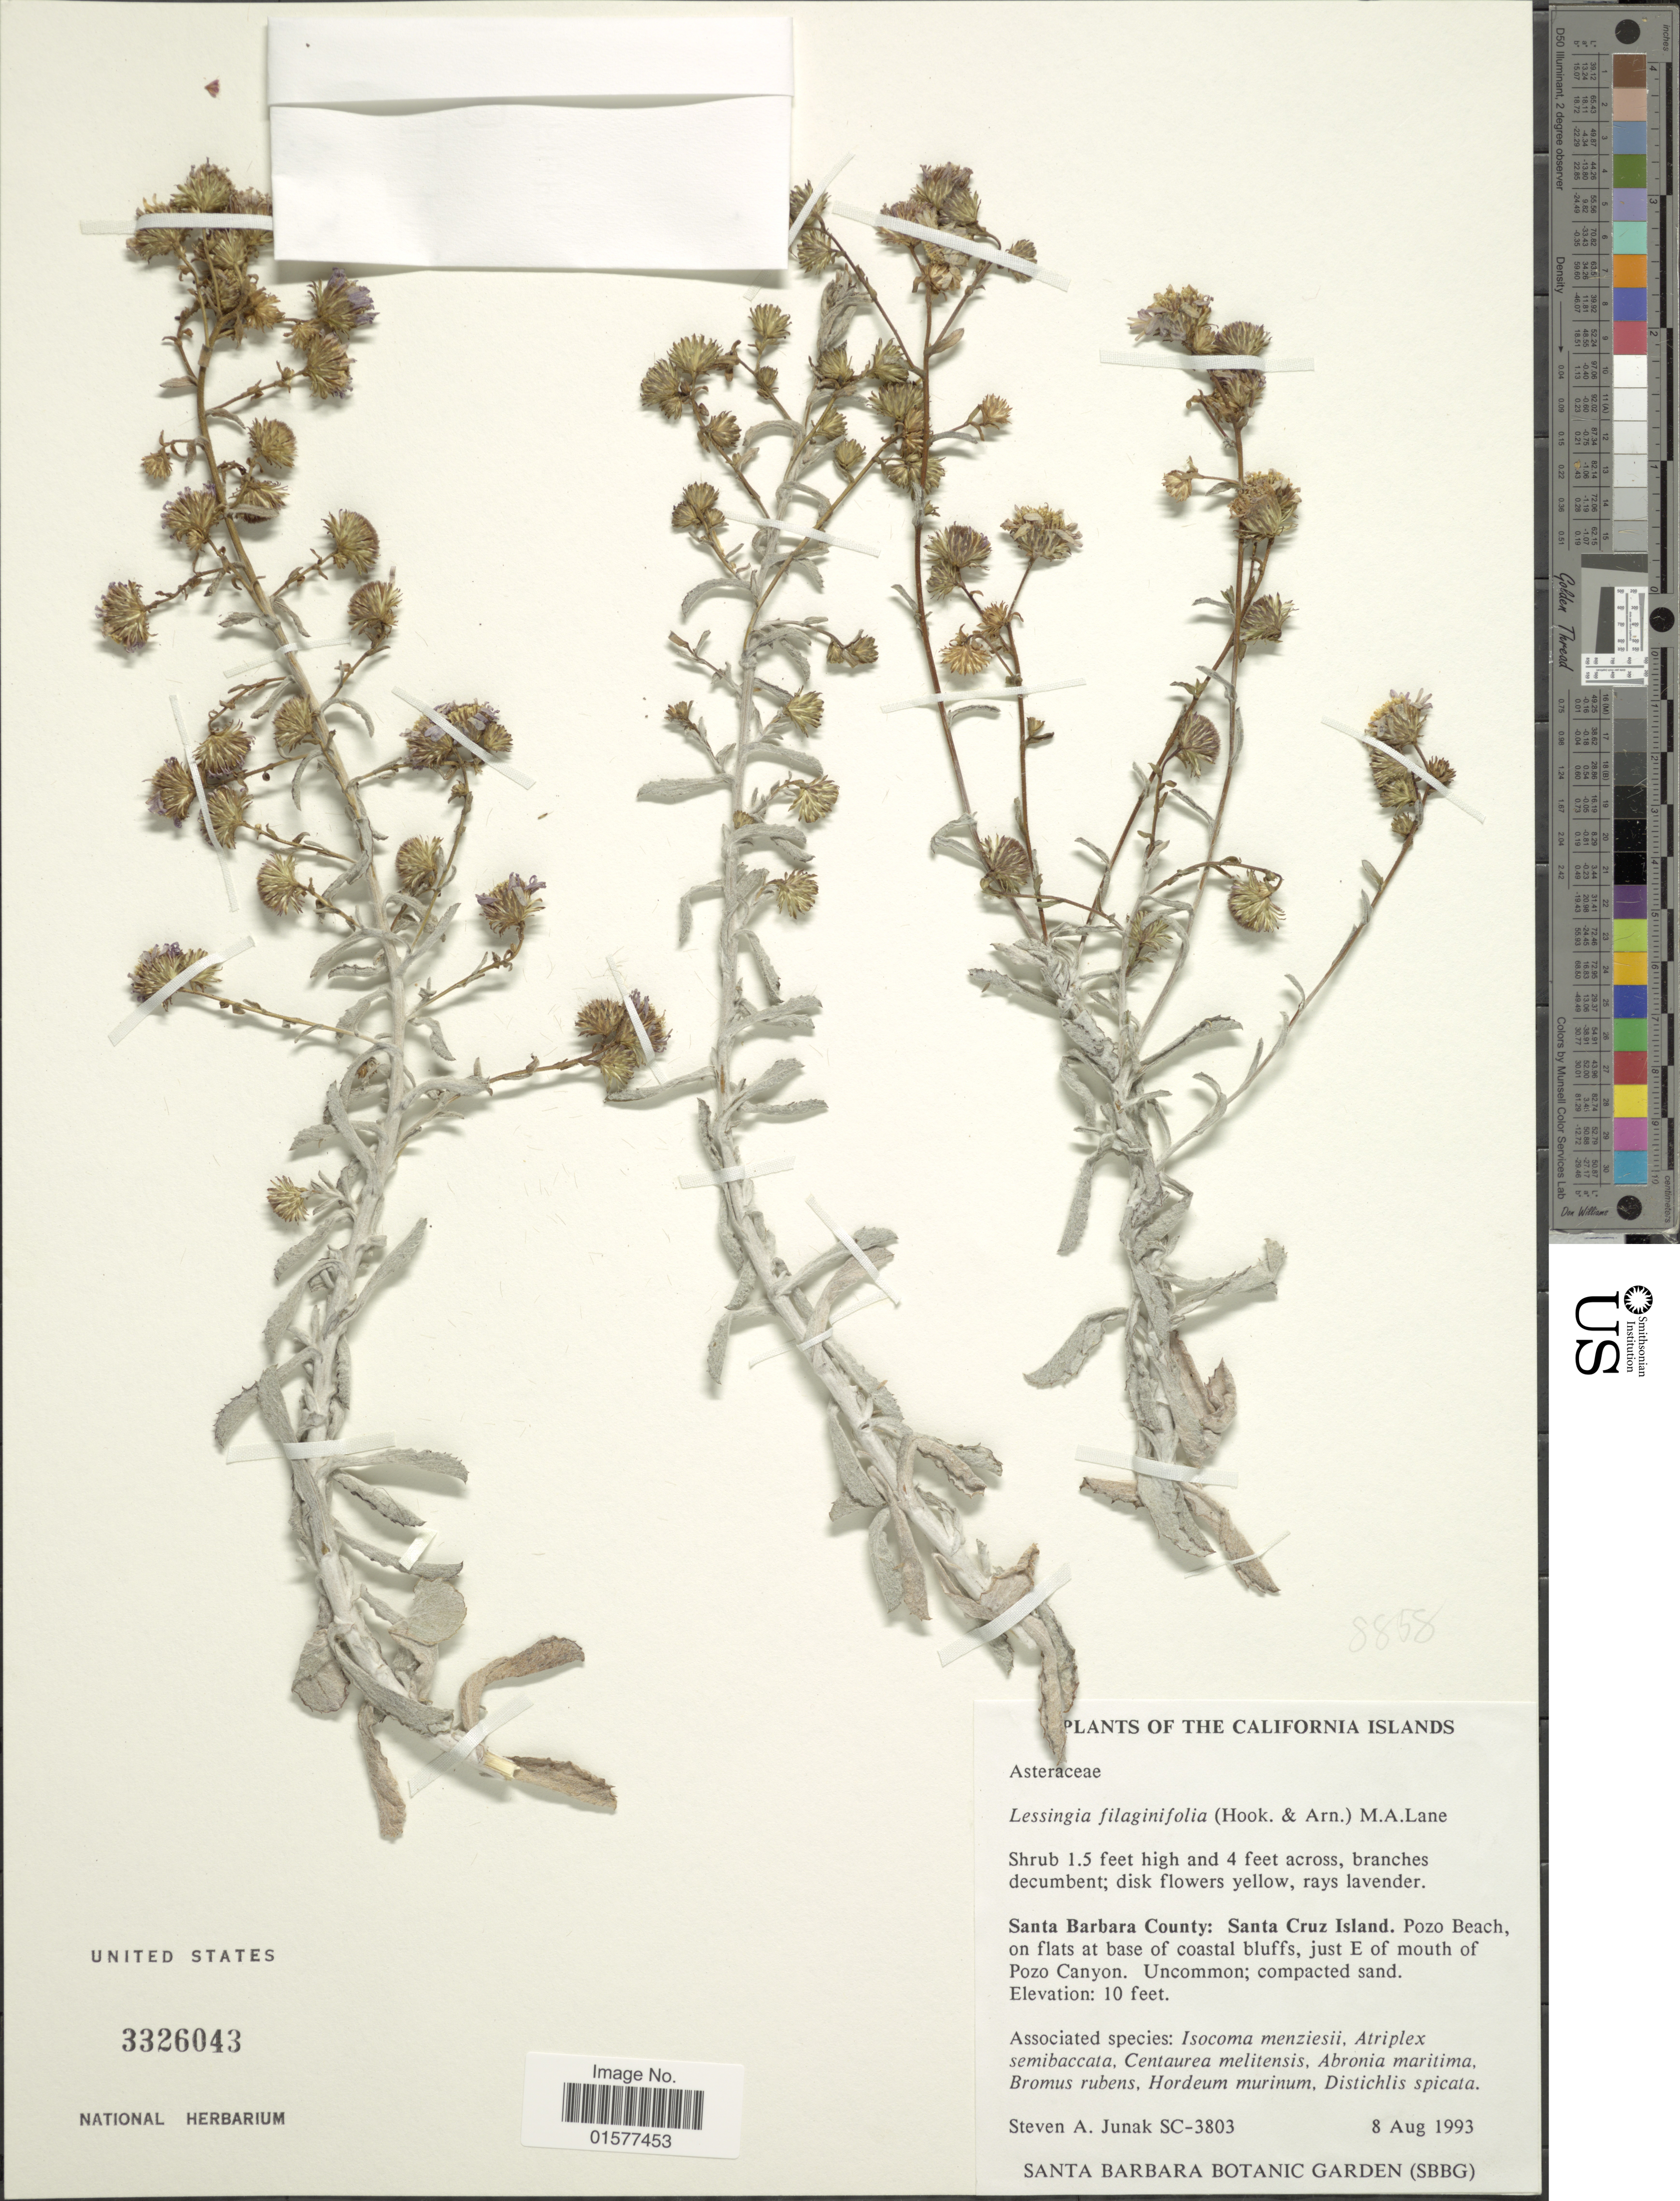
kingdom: Plantae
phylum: Tracheophyta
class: Magnoliopsida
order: Asterales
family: Asteraceae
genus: Corethrogyne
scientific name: Corethrogyne filaginifolia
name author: (Hook. & Arn.) Nutt.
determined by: Urbatsch, Lowell E., Curator (LSU), Louisiana State University (UNITED STATES)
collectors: S. Junak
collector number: SC-3803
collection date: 1993-08-08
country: United States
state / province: California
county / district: Santa Cruz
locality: The California Islands, Sant Barbara County: Santa Cruz Island, Pozo Beach, on flats at base of coastal bluffs, just E of mouth of Pozo Canyon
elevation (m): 3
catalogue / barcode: US 3326043